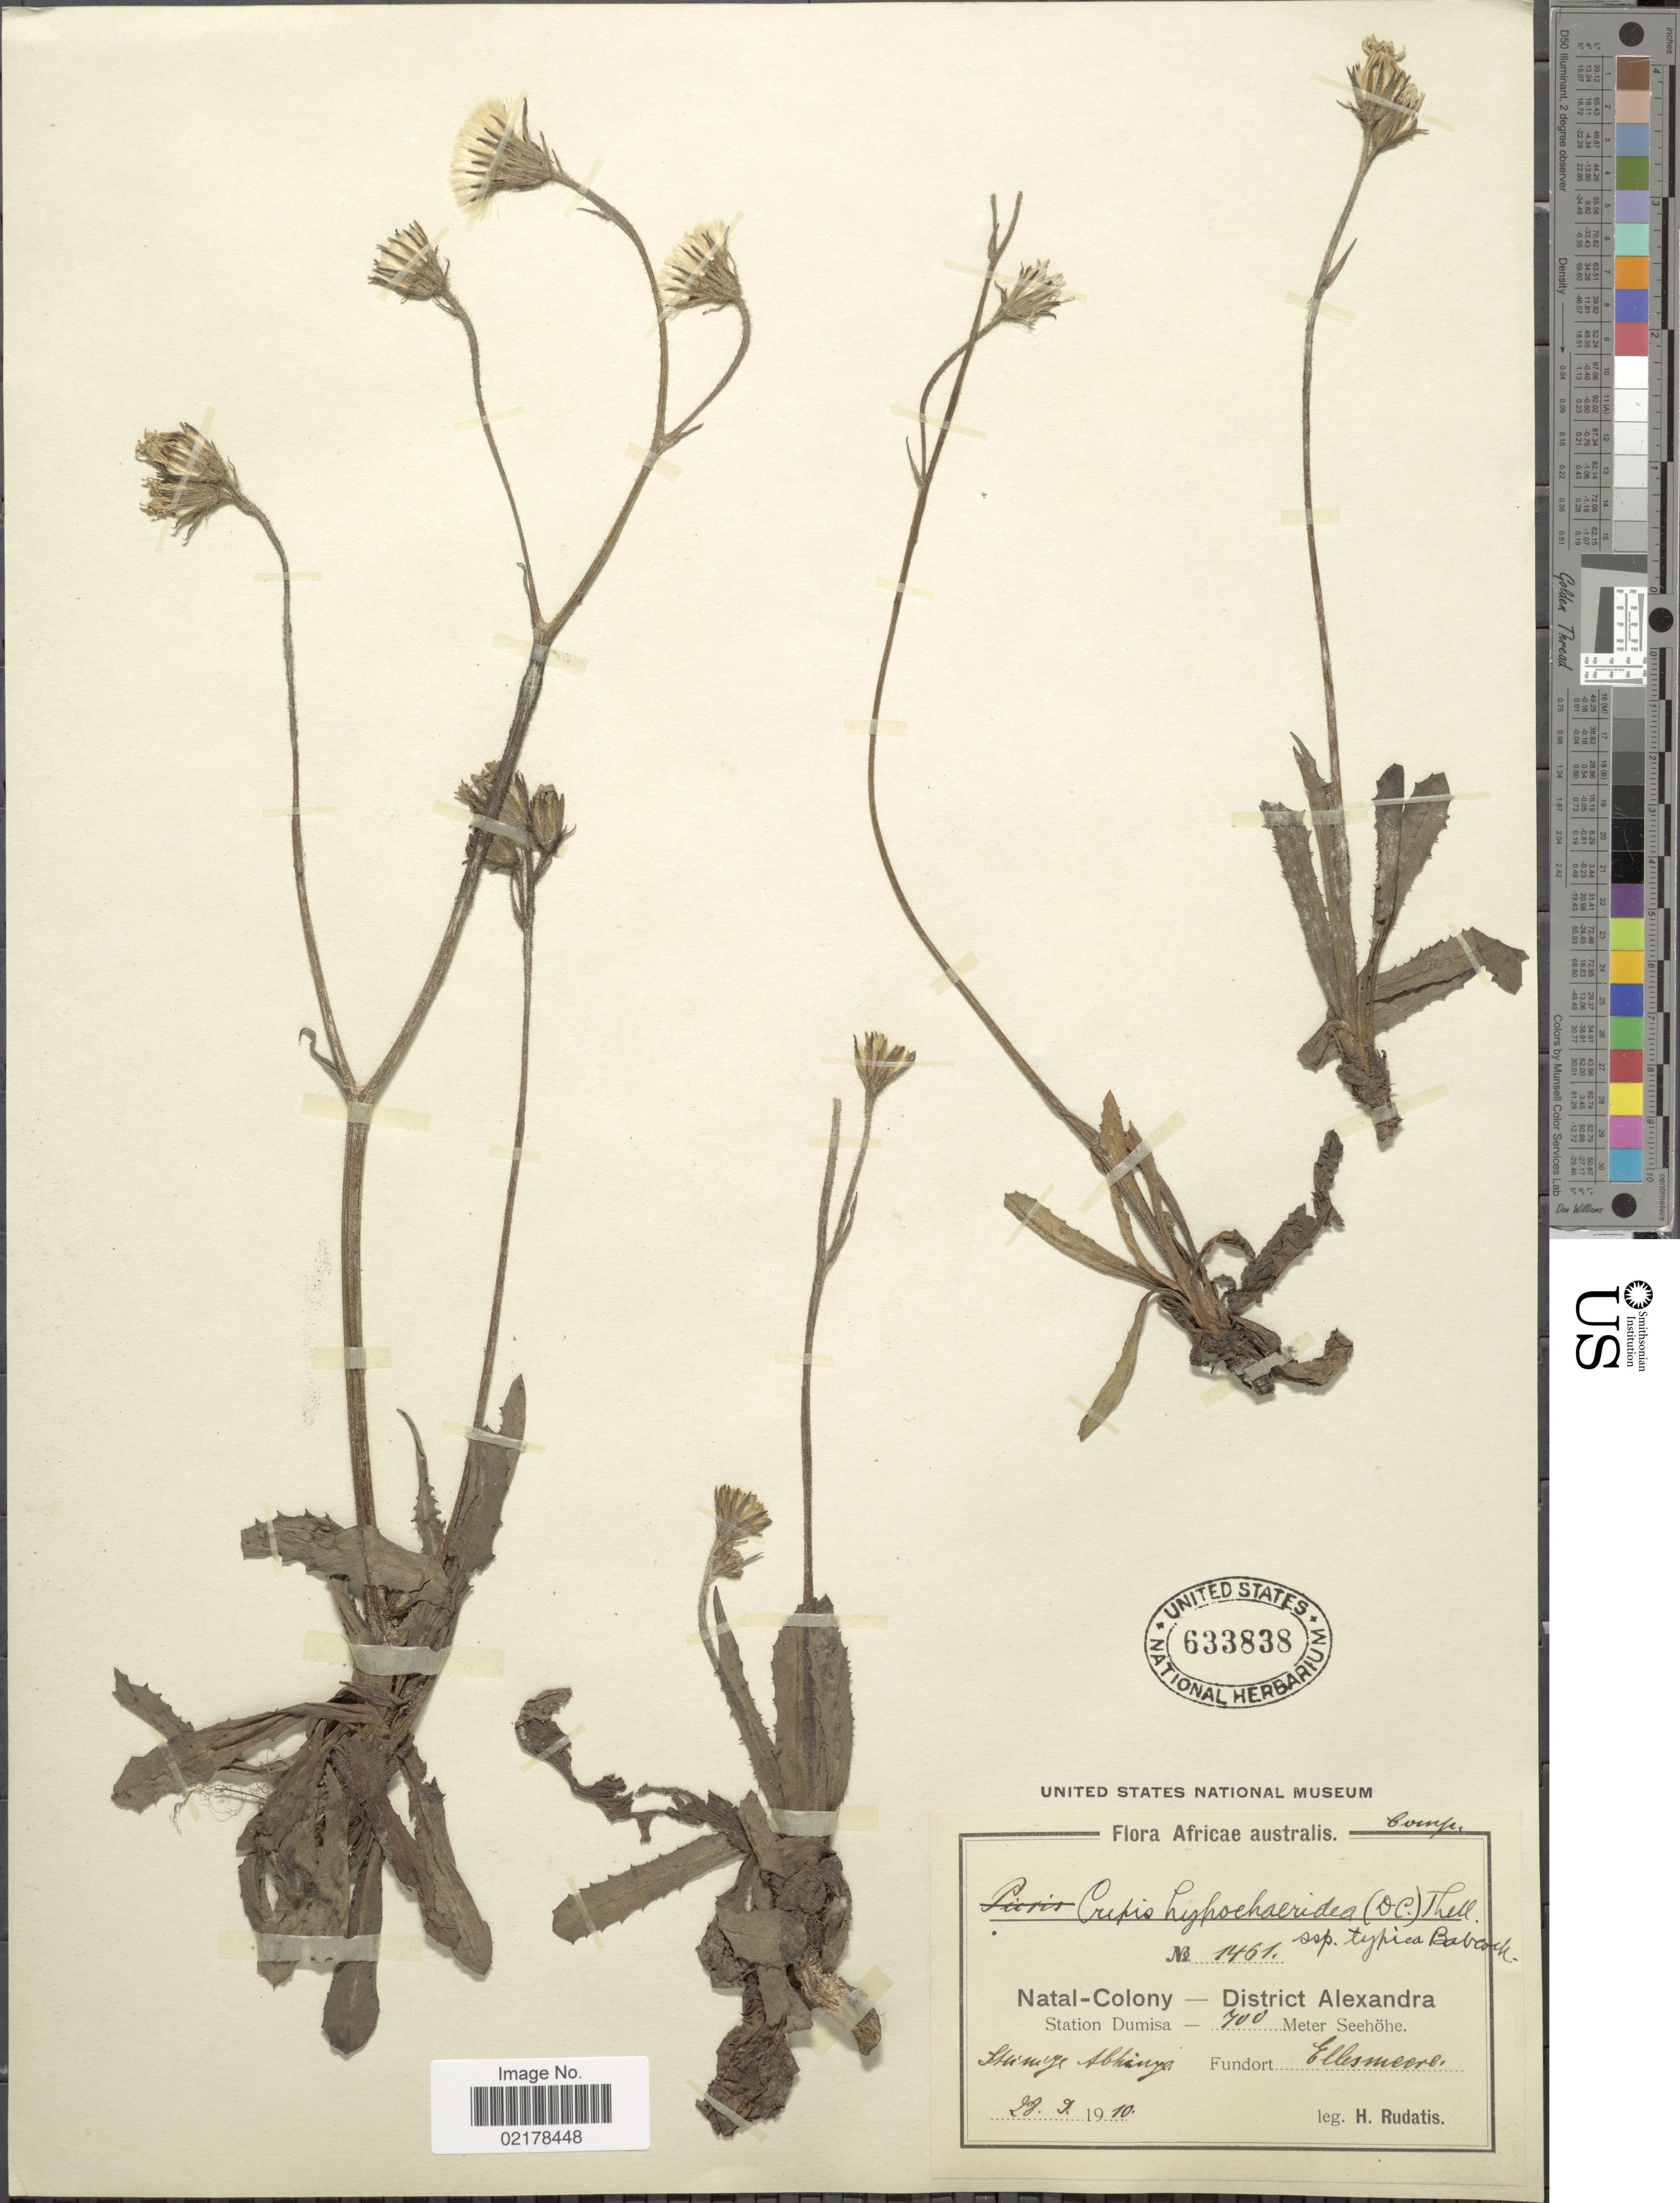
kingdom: Plantae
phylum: Tracheophyta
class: Magnoliopsida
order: Asterales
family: Asteraceae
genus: Crepis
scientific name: Crepis hypochaeridea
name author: (DC.) Thell.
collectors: H. Rudatis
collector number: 1461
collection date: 1910-09-28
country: South Africa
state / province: KwaZulu-Natal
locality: Africae australis, Natal-Colony - District Alexandra, Fundort Ellesmeere, striuge abhänge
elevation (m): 700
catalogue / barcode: US 633838